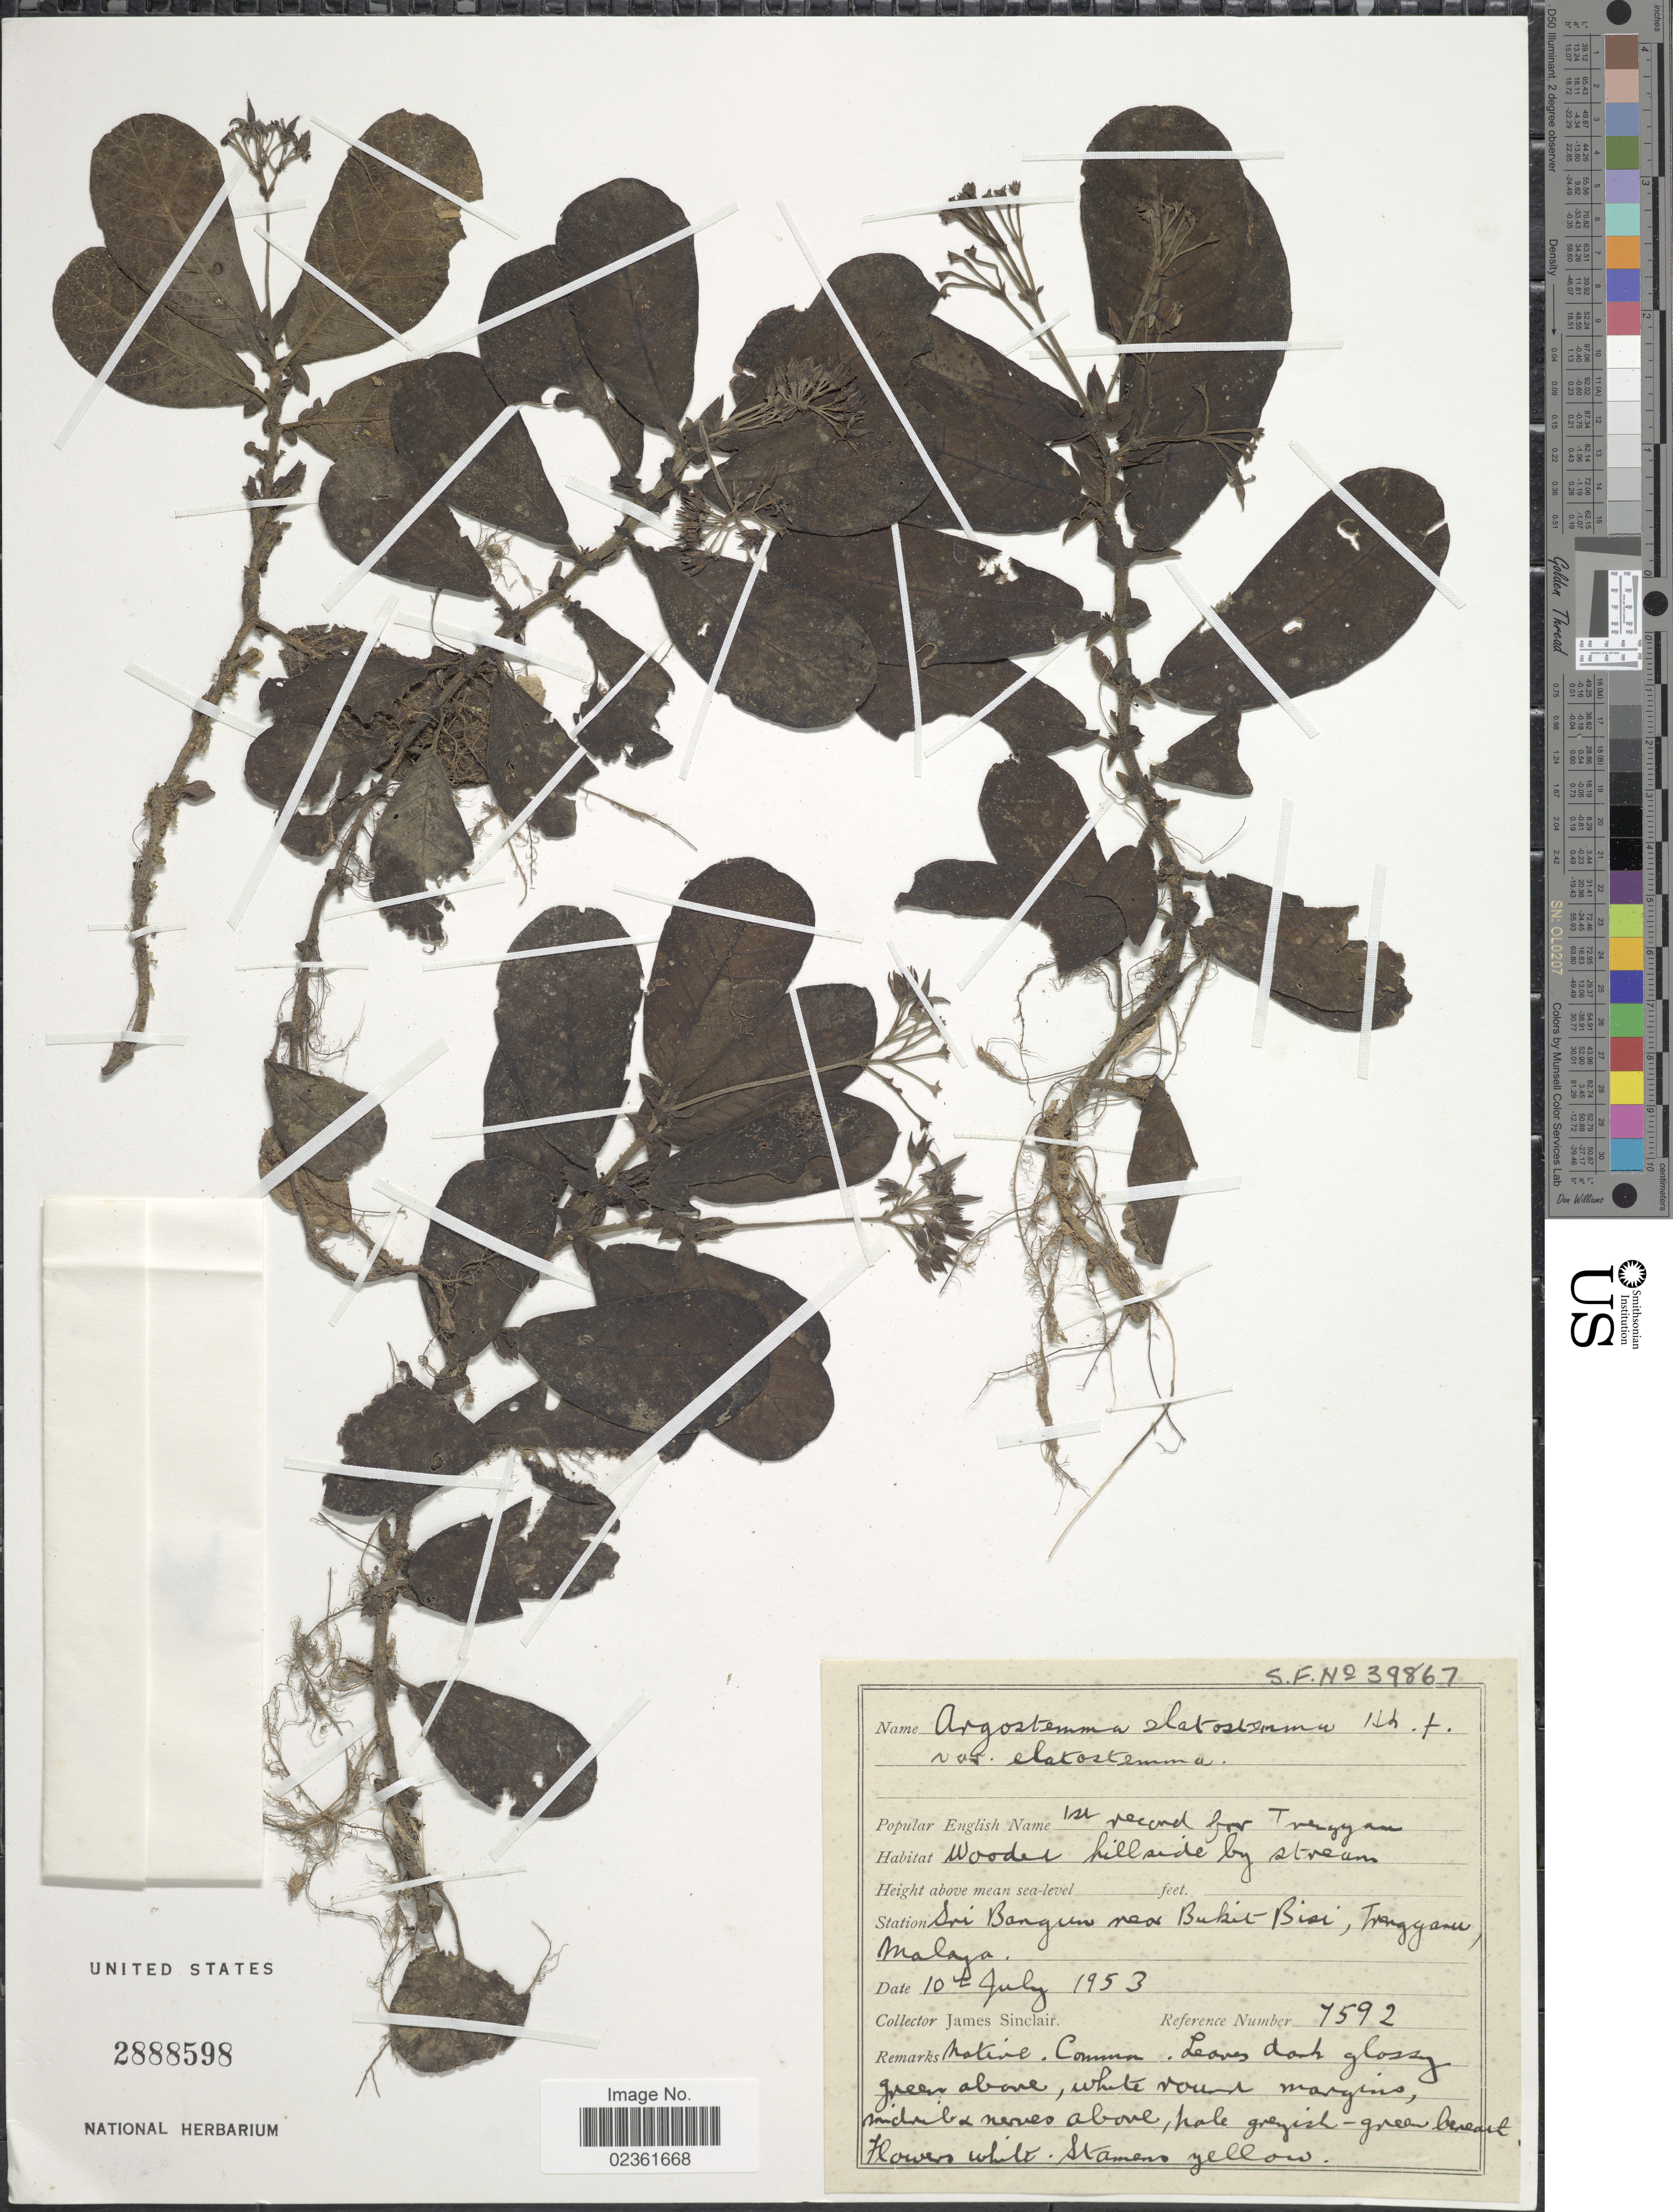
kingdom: Plantae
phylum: Tracheophyta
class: Magnoliopsida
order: Gentianales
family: Rubiaceae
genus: Argostemma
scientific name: Argostemma elatostemma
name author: Hook. f.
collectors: J. Sinclair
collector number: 7592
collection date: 1953-07-10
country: Malaysia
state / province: Terengganu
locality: Sri Bangun near Bukit Bisi, Terengganu, Malaya, wooded hillside by stream.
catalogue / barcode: US 2888598